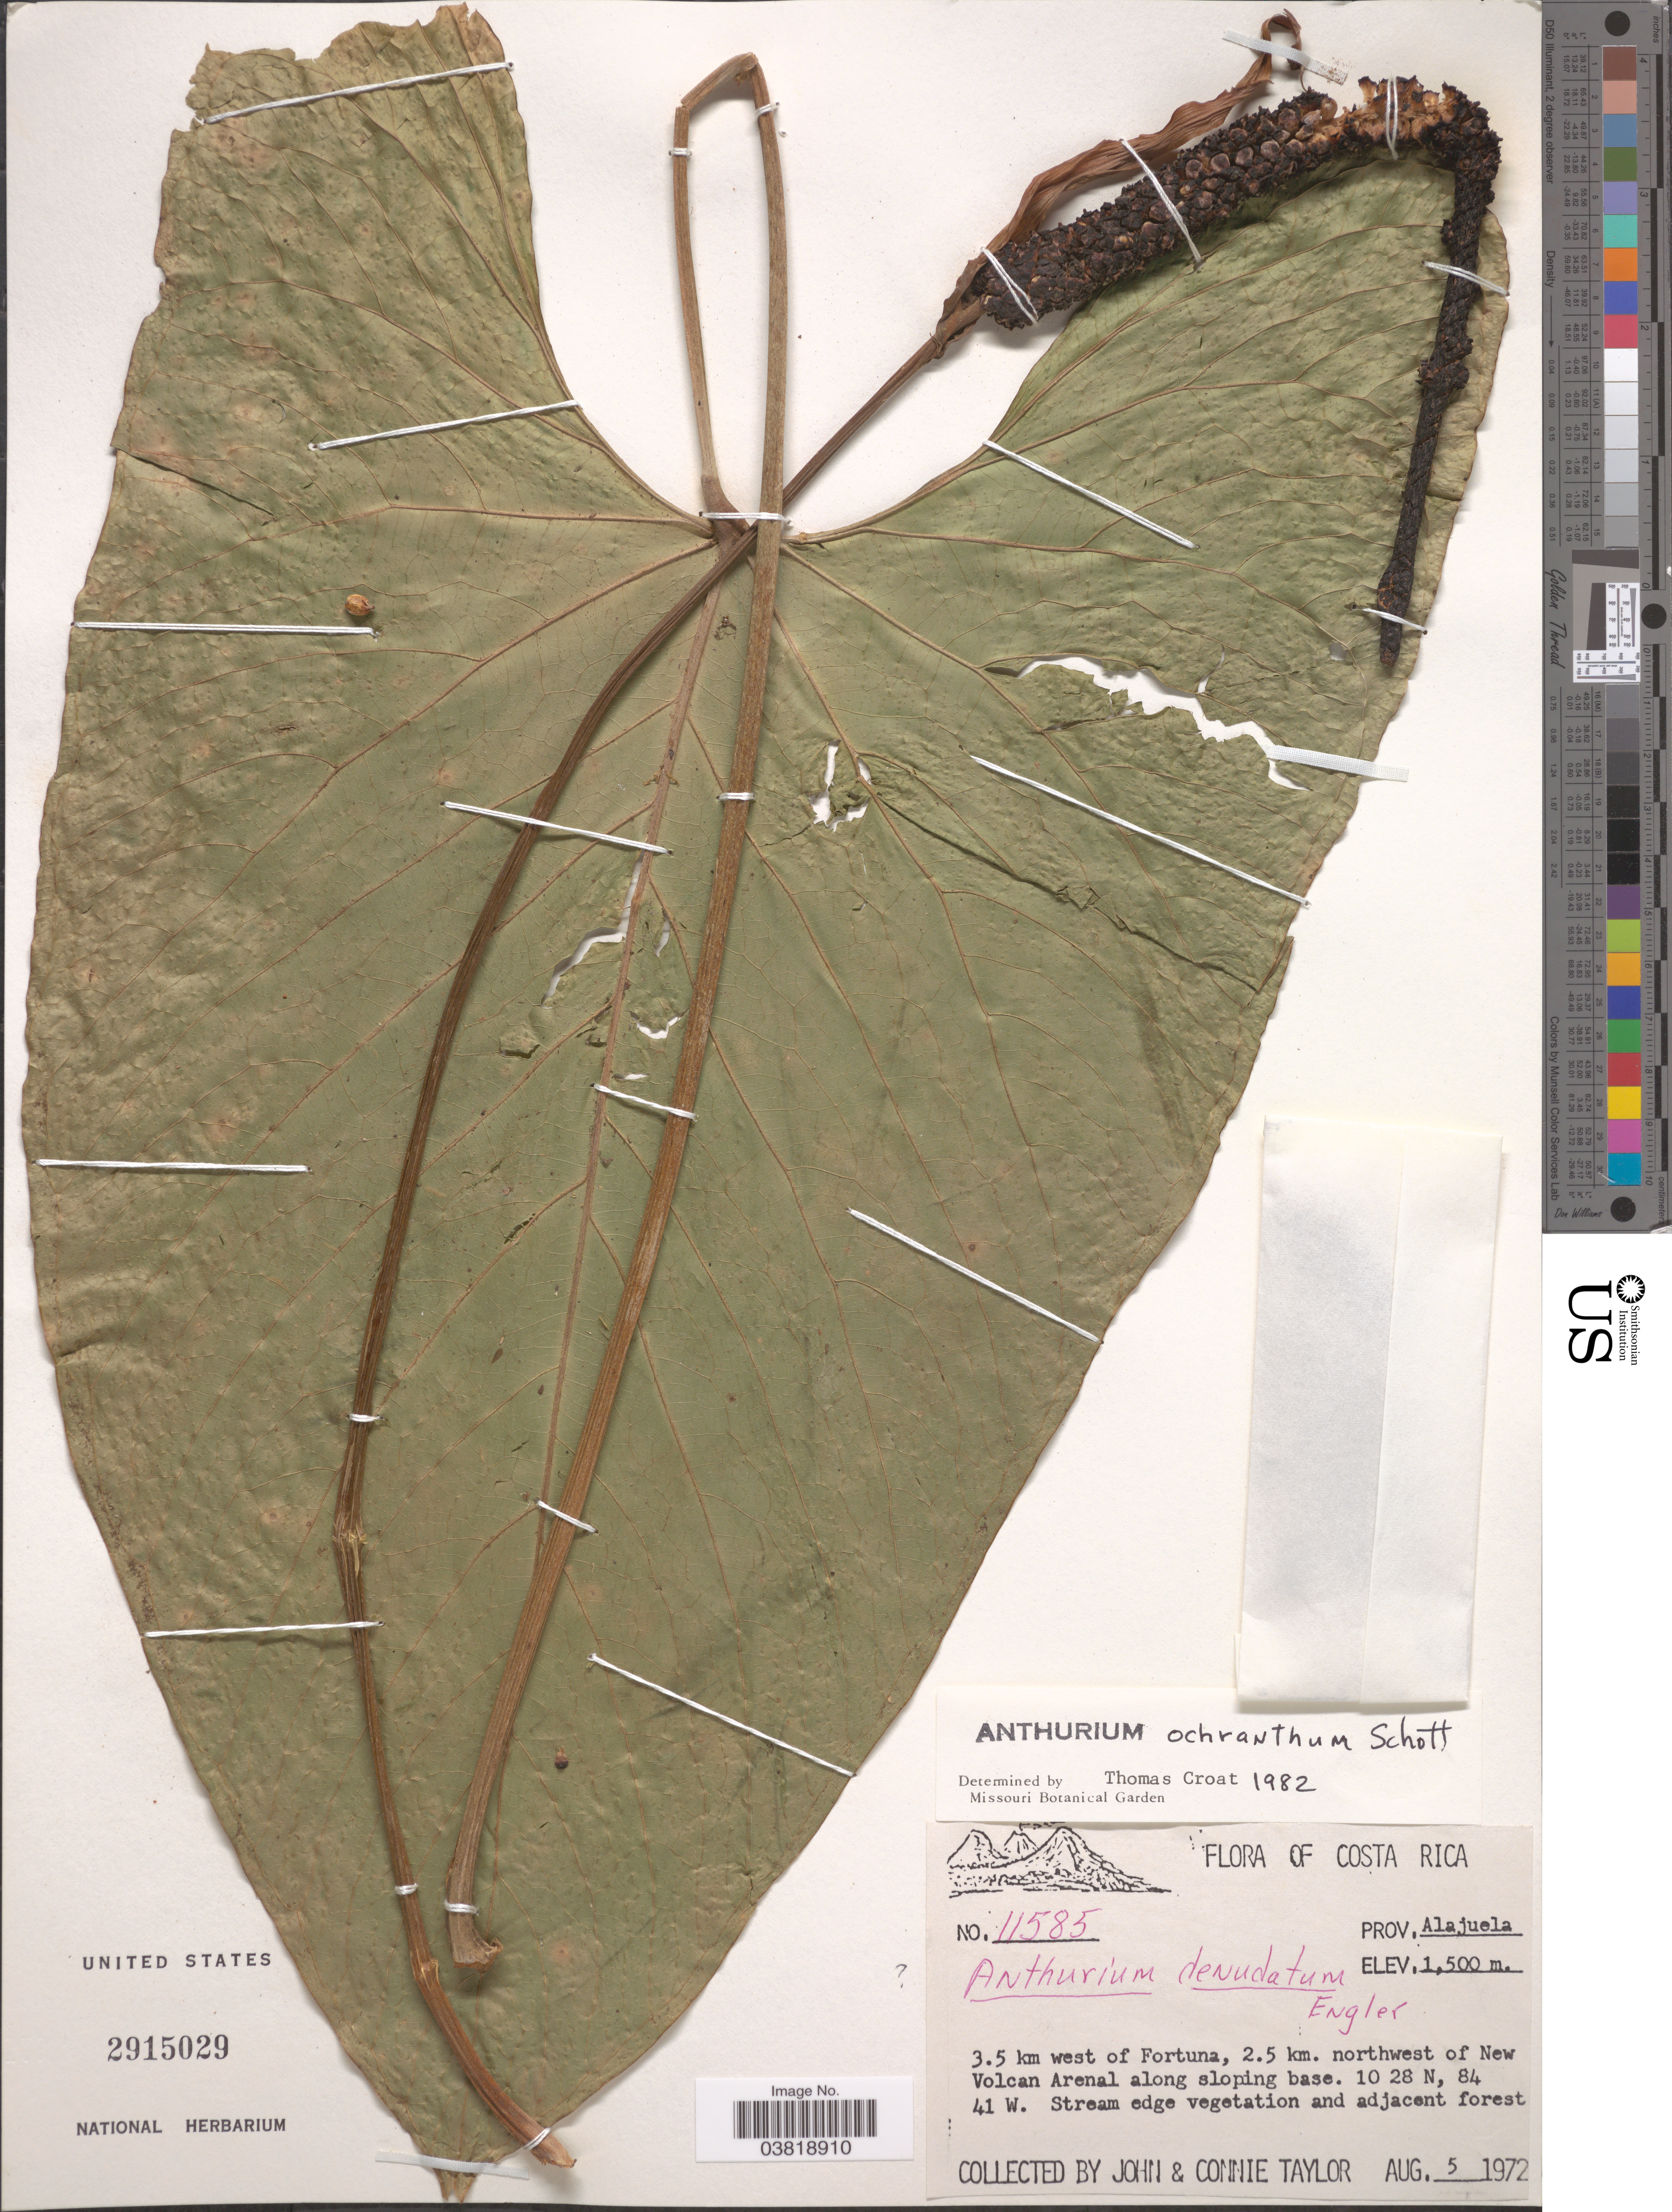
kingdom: Plantae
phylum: Tracheophyta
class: Liliopsida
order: Alismatales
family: Araceae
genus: Anthurium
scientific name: Anthurium ochranthum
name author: K. Koch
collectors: J. Taylor & C. Taylor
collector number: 11585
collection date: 1972-08-05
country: Costa Rica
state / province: Alajuela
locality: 3.5 km west of Fortuna, 2.5 km. northwest of New Volcan Arenal along sloping base.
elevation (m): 1500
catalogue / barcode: US 2915029